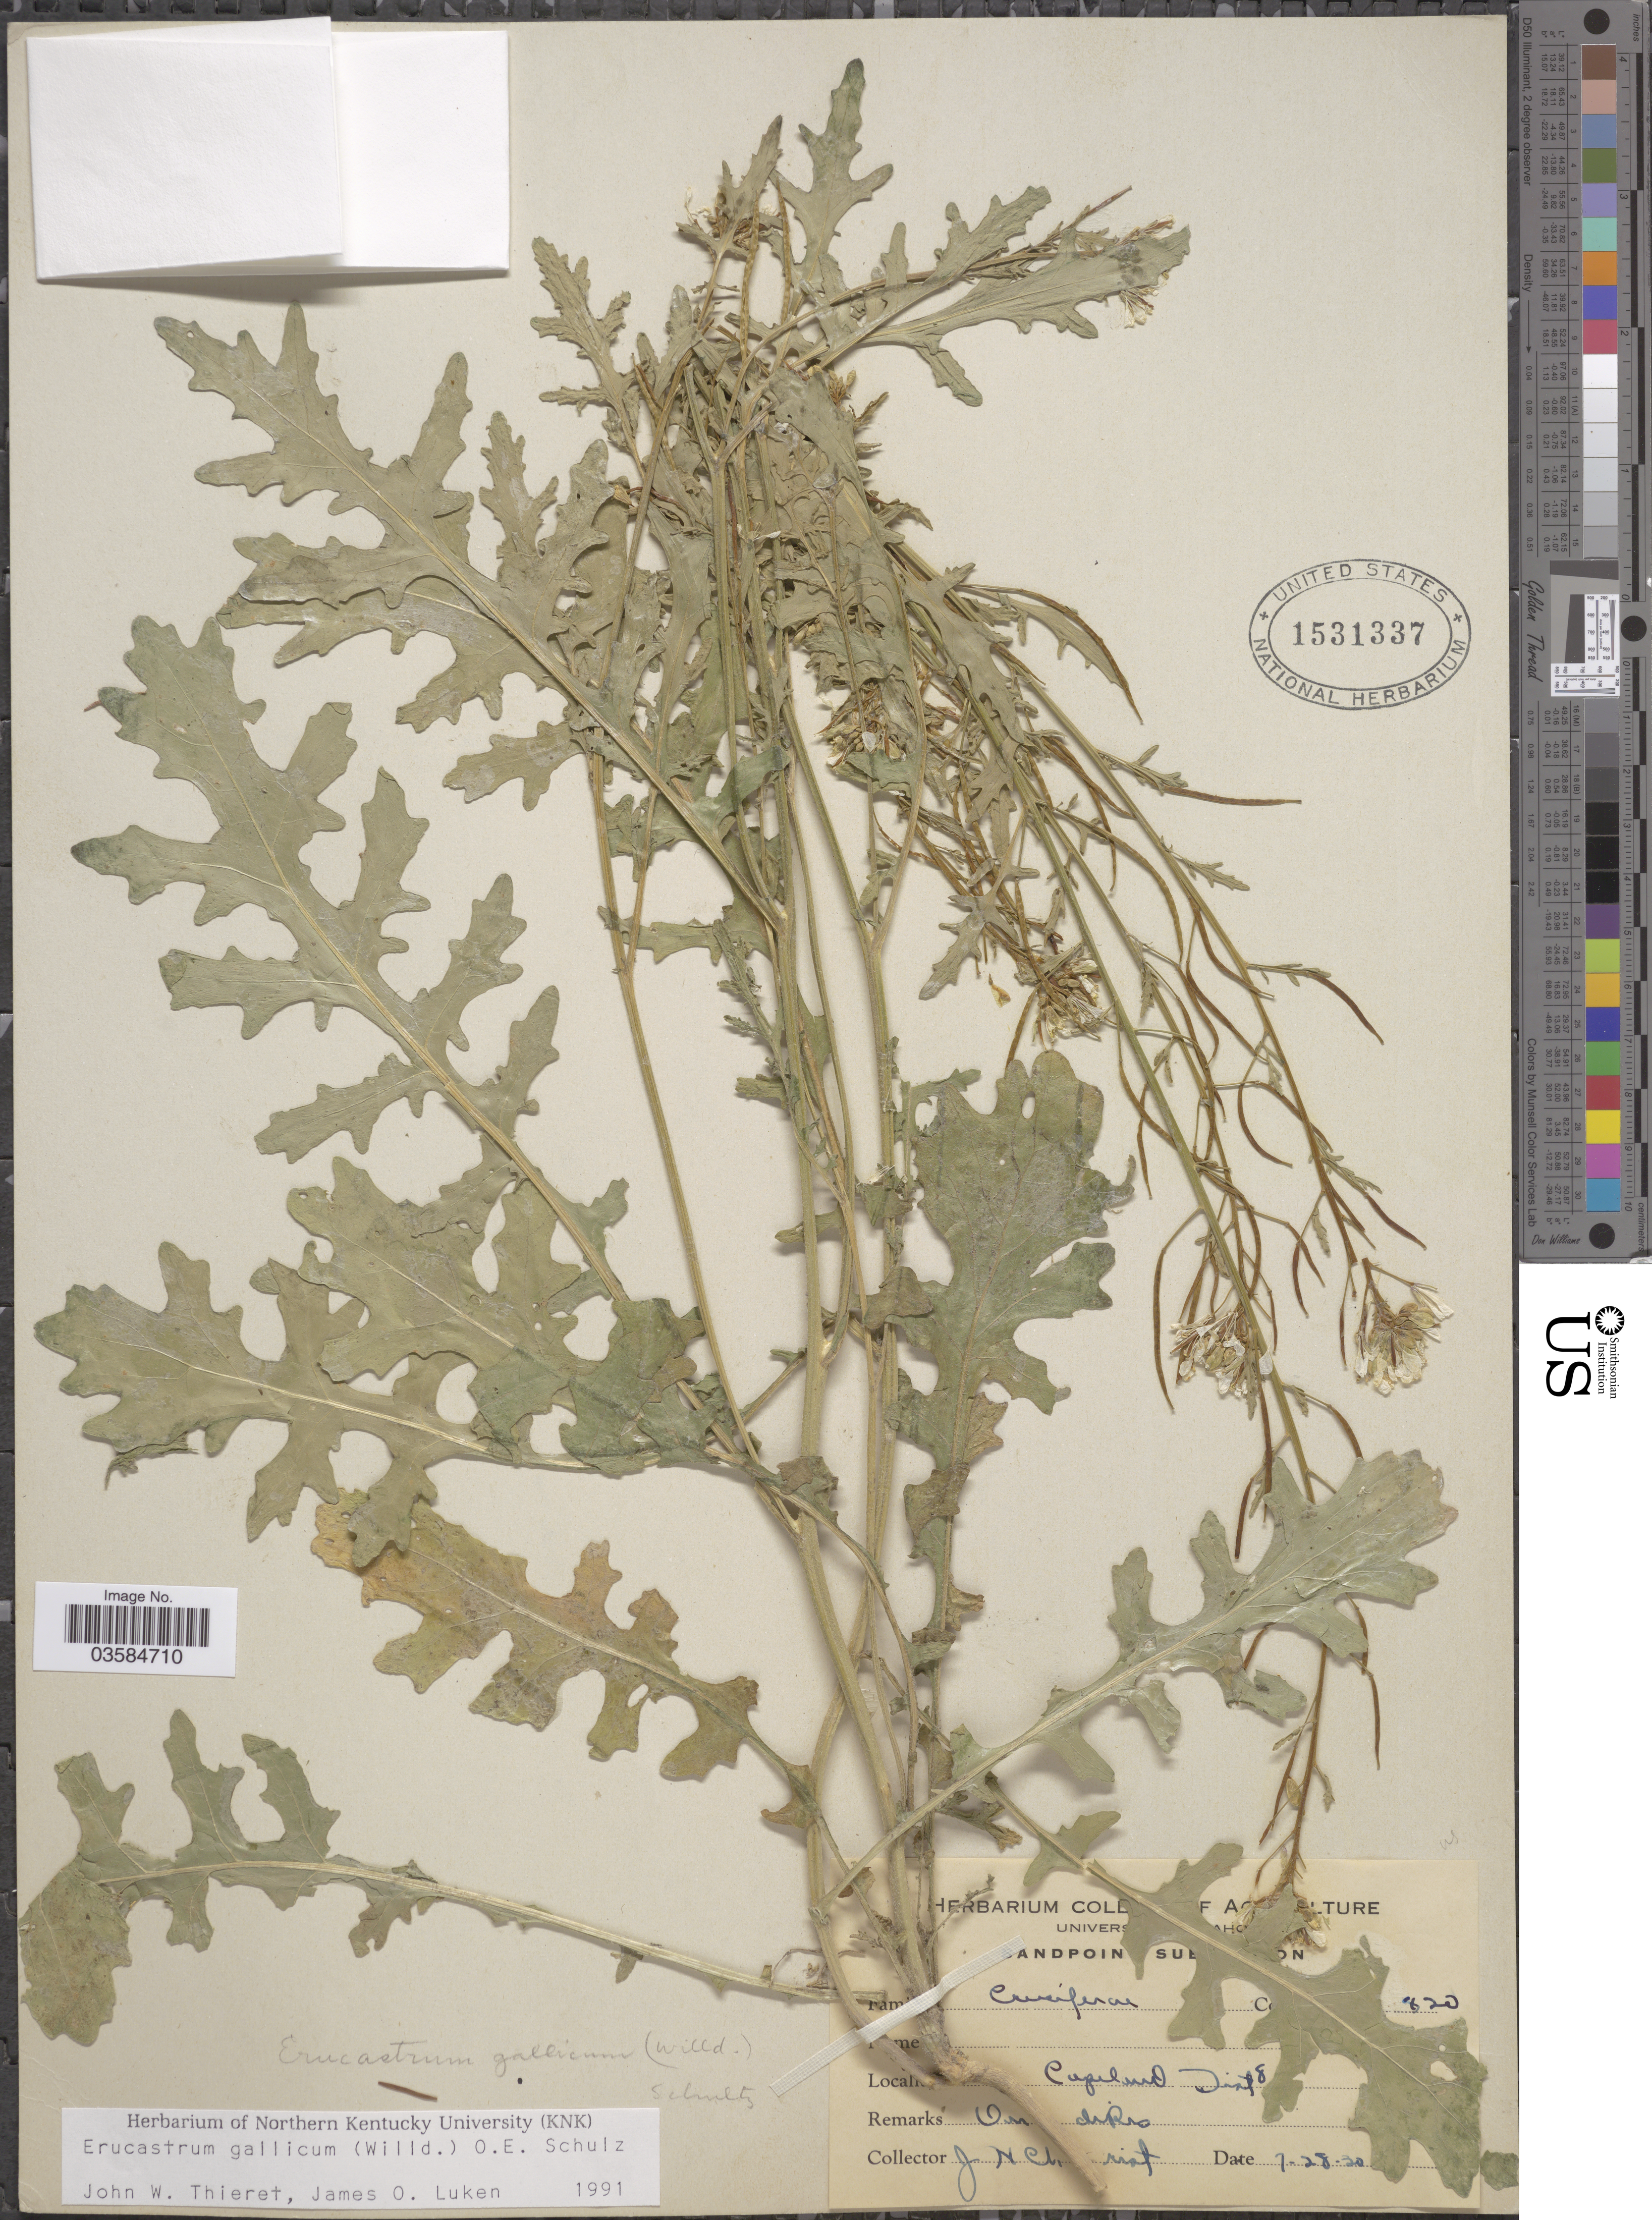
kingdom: Plantae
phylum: Tracheophyta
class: Magnoliopsida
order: Brassicales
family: Brassicaceae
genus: Erucastrum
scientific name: Erucastrum gallicum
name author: (Willd.) O.E. Schulz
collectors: J. H. Christ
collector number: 820?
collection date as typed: Transcribed d/m/y: 28/7/30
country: United States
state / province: Idaho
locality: [illegible text] Copeland Dist 8.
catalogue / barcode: US 1531337